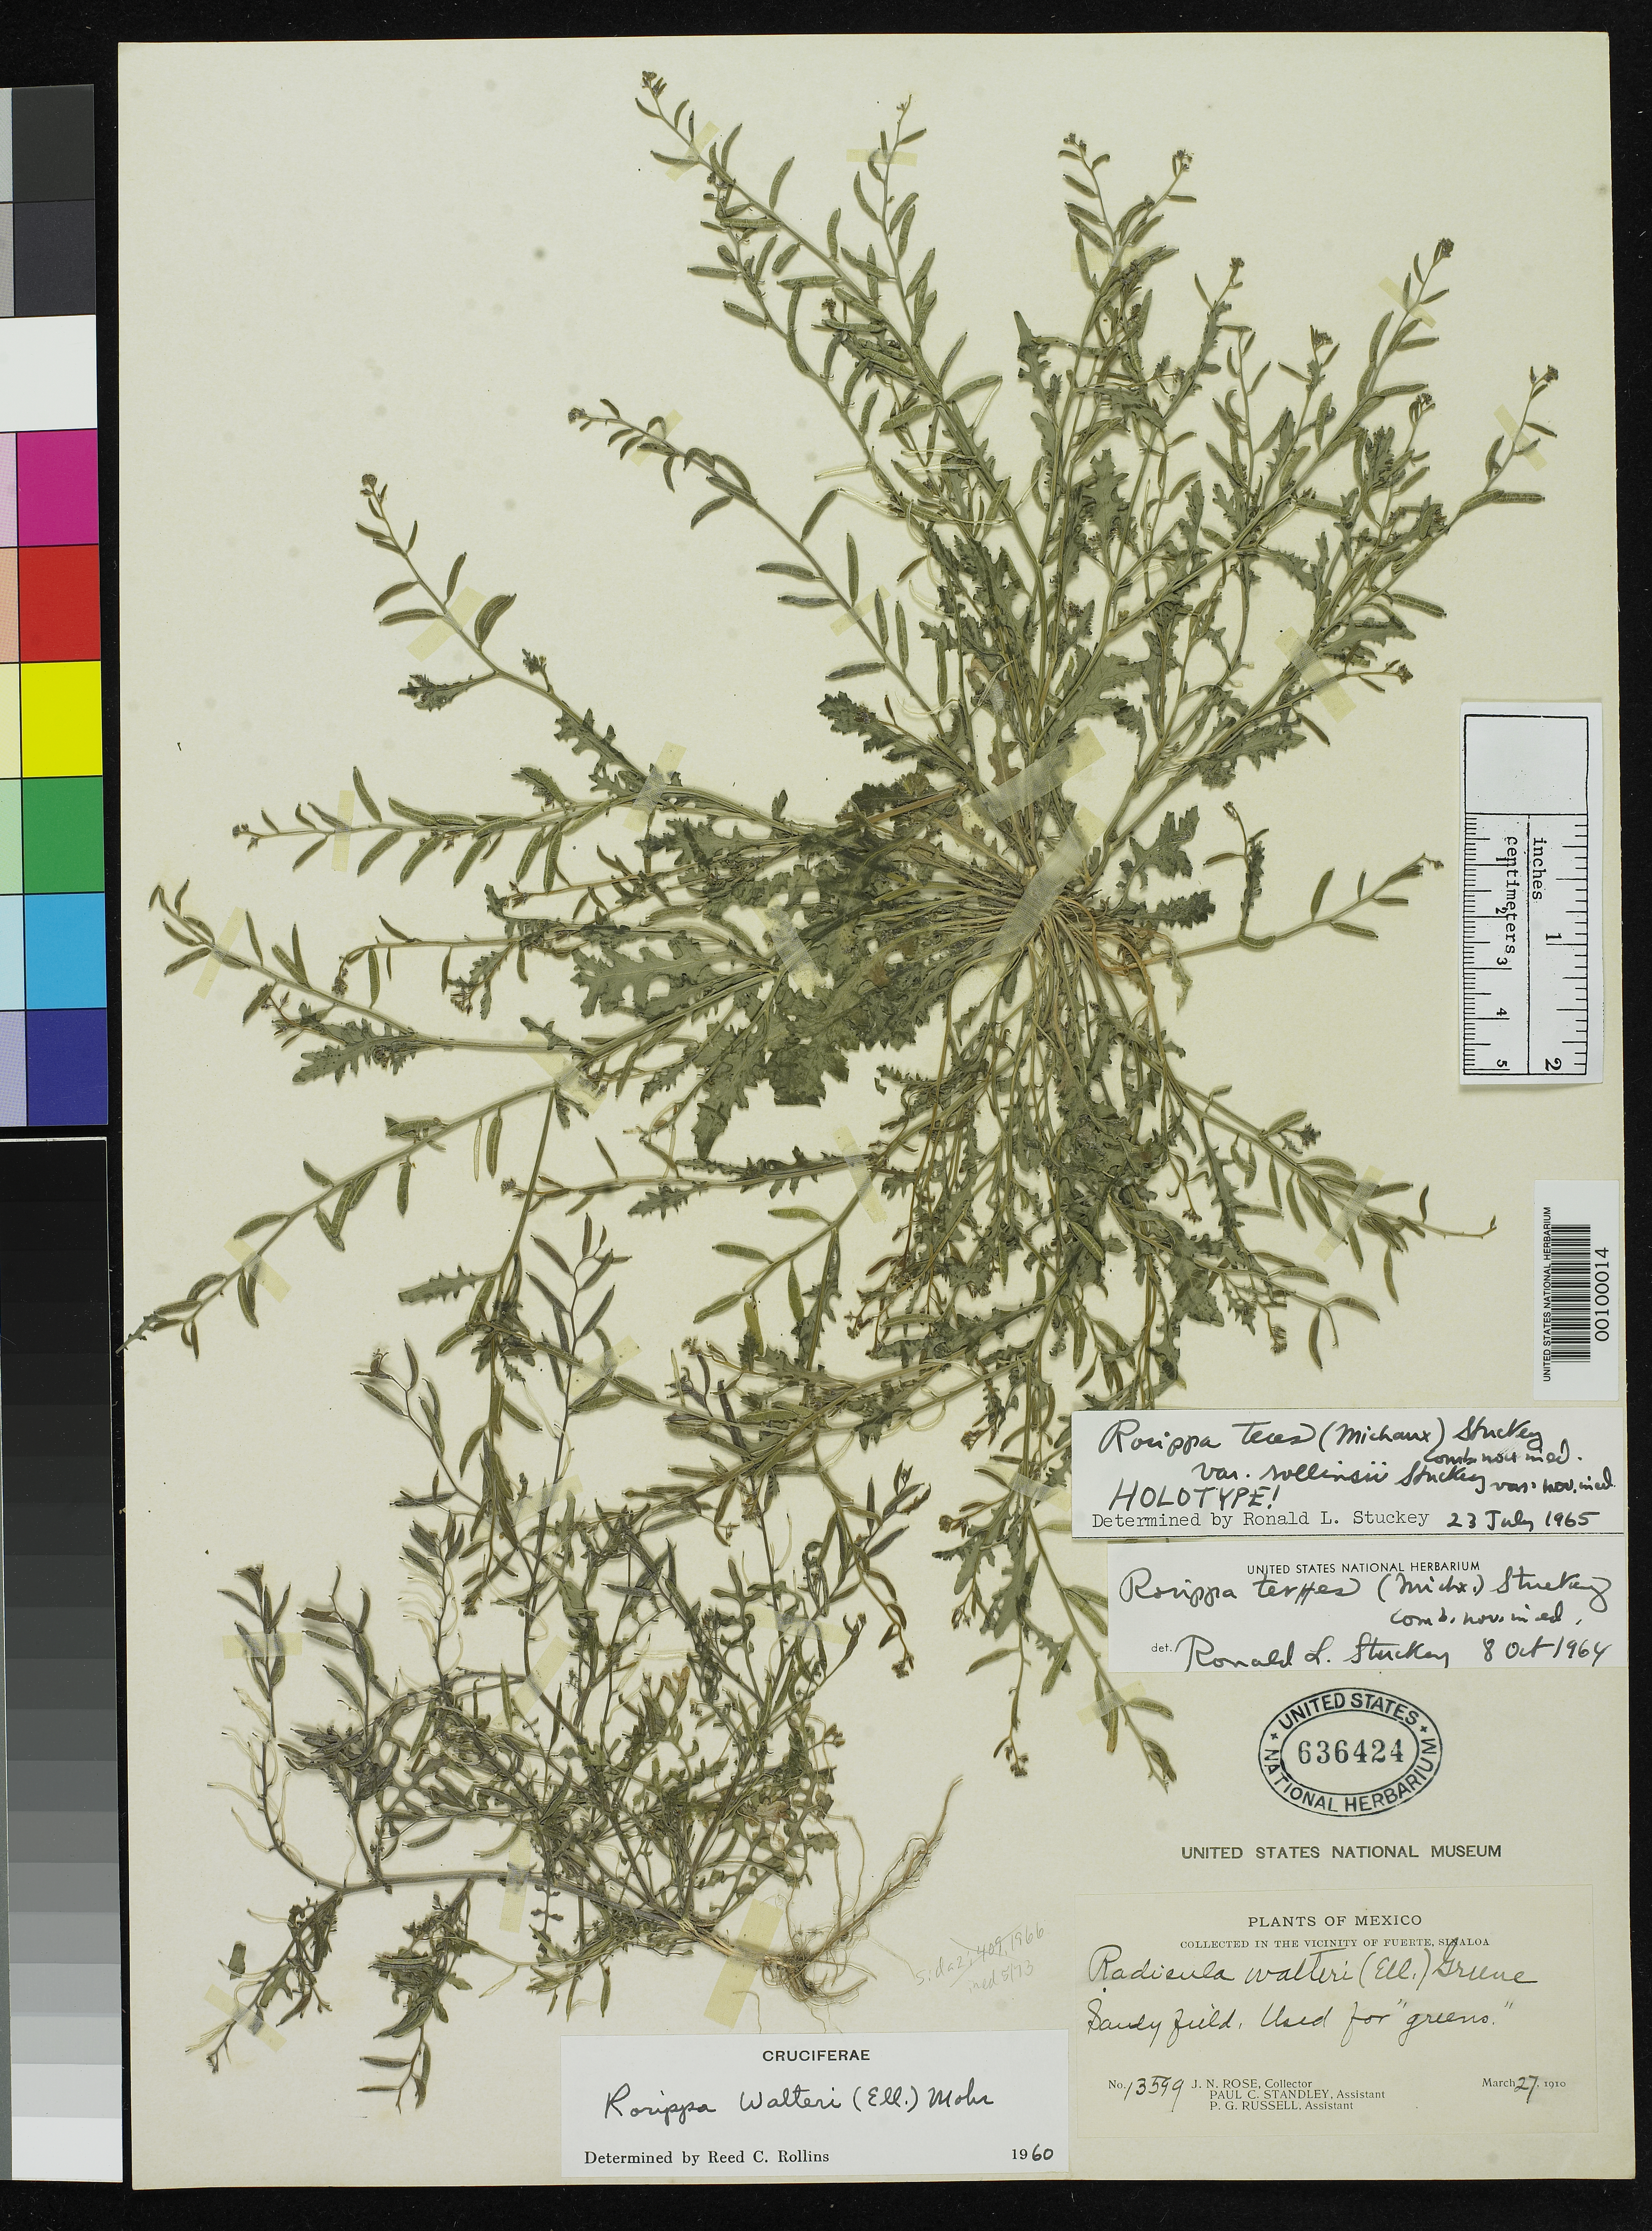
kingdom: Plantae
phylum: Tracheophyta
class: Magnoliopsida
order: Brassicales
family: Brassicaceae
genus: Rorippa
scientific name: Rorippa teres var. rollinsii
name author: Stuckey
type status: Holotype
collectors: J. N. Rose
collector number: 13599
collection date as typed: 27 Mar 1910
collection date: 1910-03-27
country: Mexico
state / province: Sinaloa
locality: Furete.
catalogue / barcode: US 636424